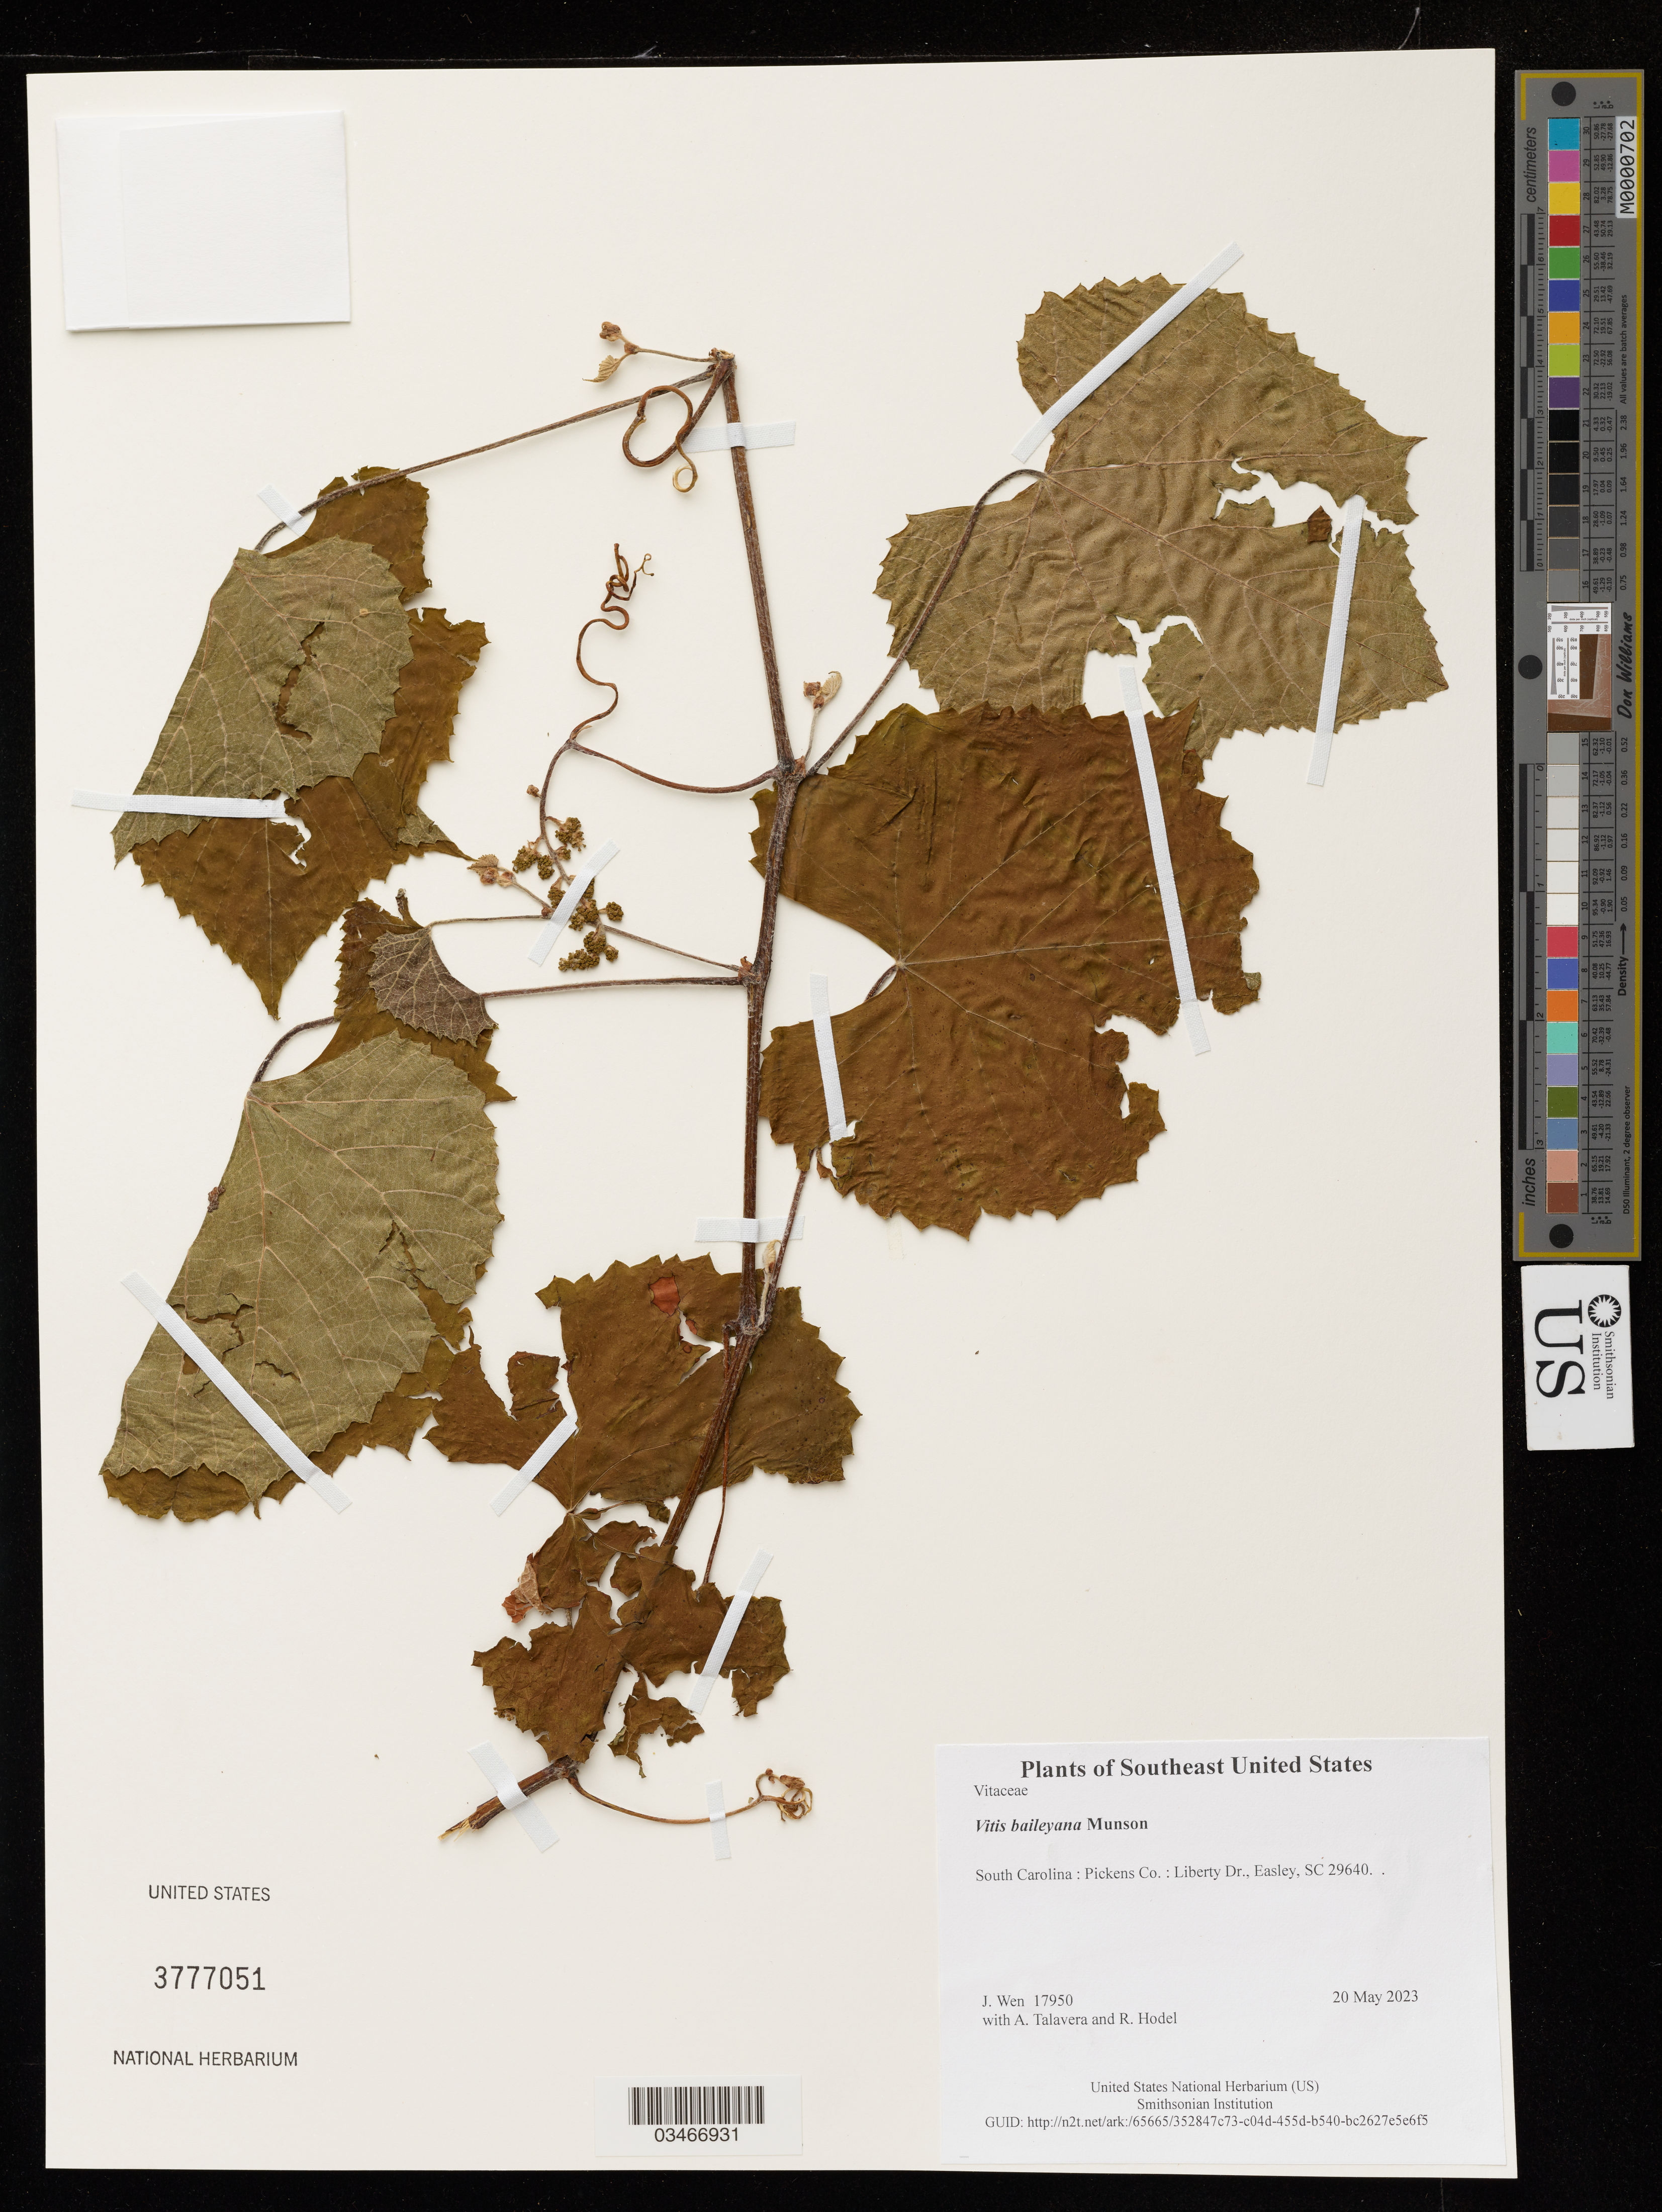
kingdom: Plantae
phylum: Tracheophyta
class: Magnoliopsida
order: Vitales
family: Vitaceae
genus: Vitis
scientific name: Vitis baileyana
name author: Munson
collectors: J. Wen, A. Talavera & R. Hodel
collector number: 17950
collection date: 2023-05-20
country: United States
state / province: South Carolina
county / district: Pickens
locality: Liberty Dr., Easley, SC 29640.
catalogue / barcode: US 3777051